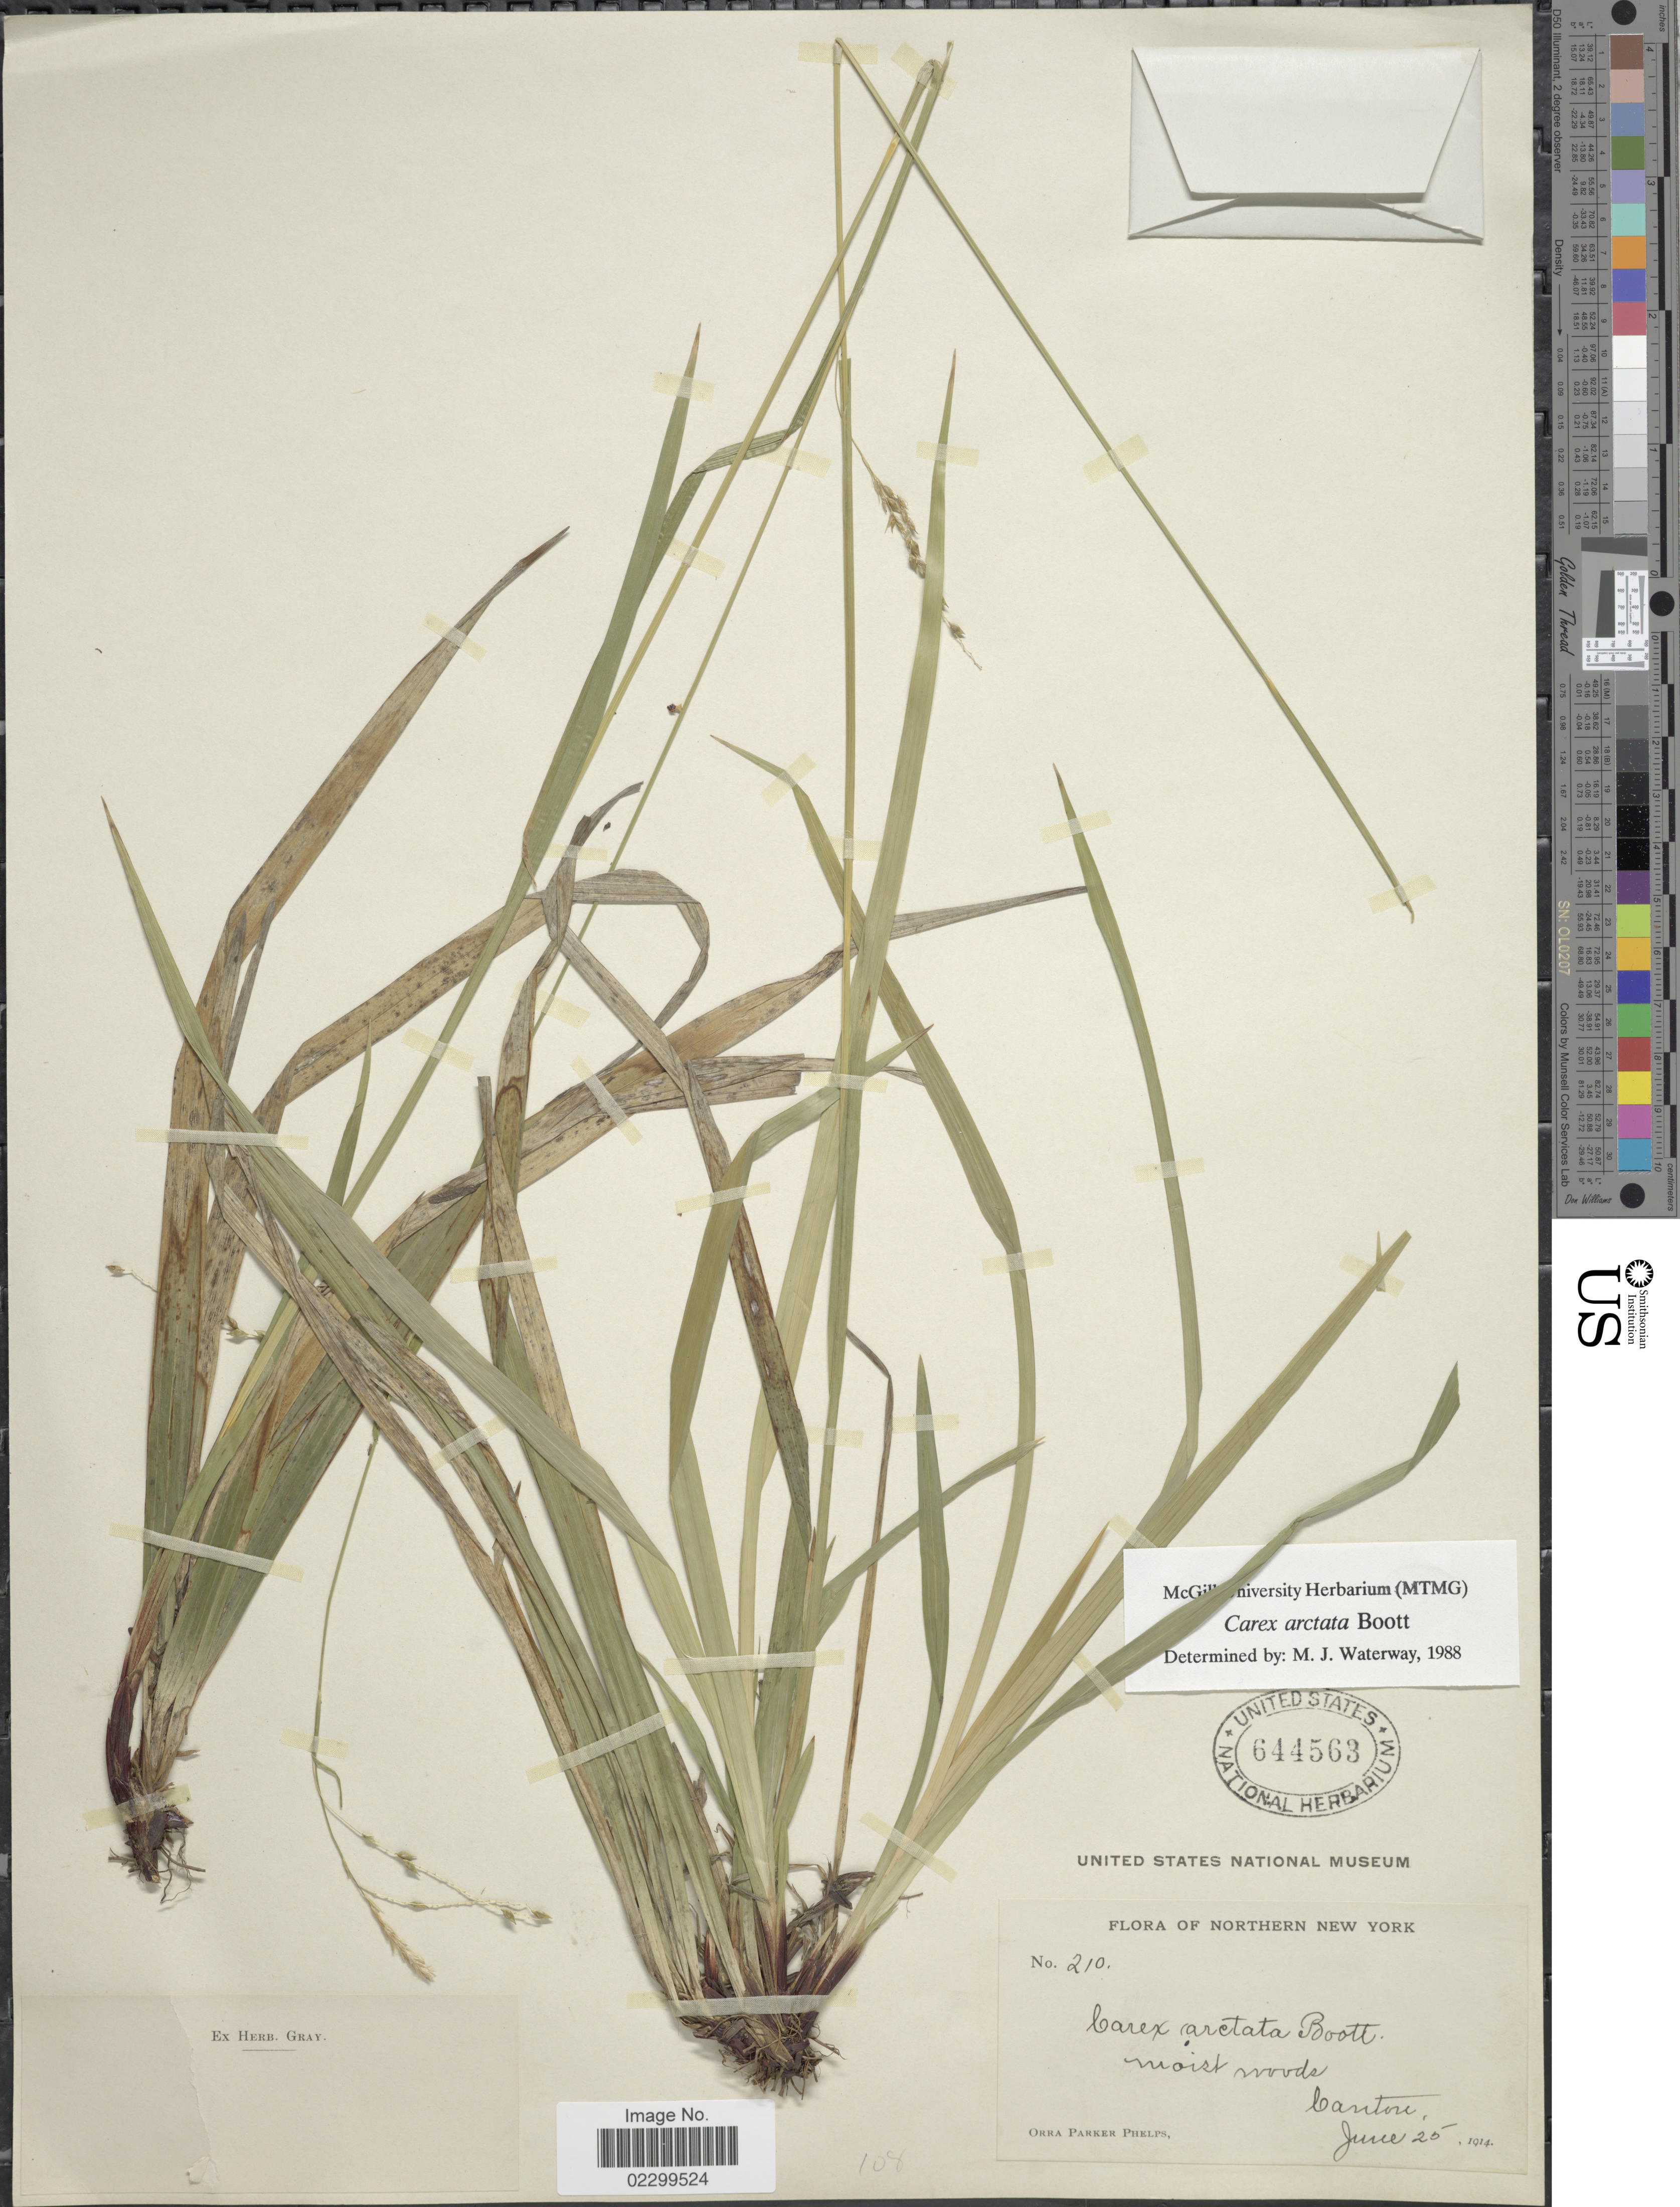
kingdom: Plantae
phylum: Tracheophyta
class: Liliopsida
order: Poales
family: Cyperaceae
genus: Carex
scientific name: Carex arctata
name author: Boott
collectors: O. P. Phelps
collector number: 210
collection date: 1914-06-25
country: United States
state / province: New York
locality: Northern New York, moist woods, Canton.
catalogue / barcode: US 644563